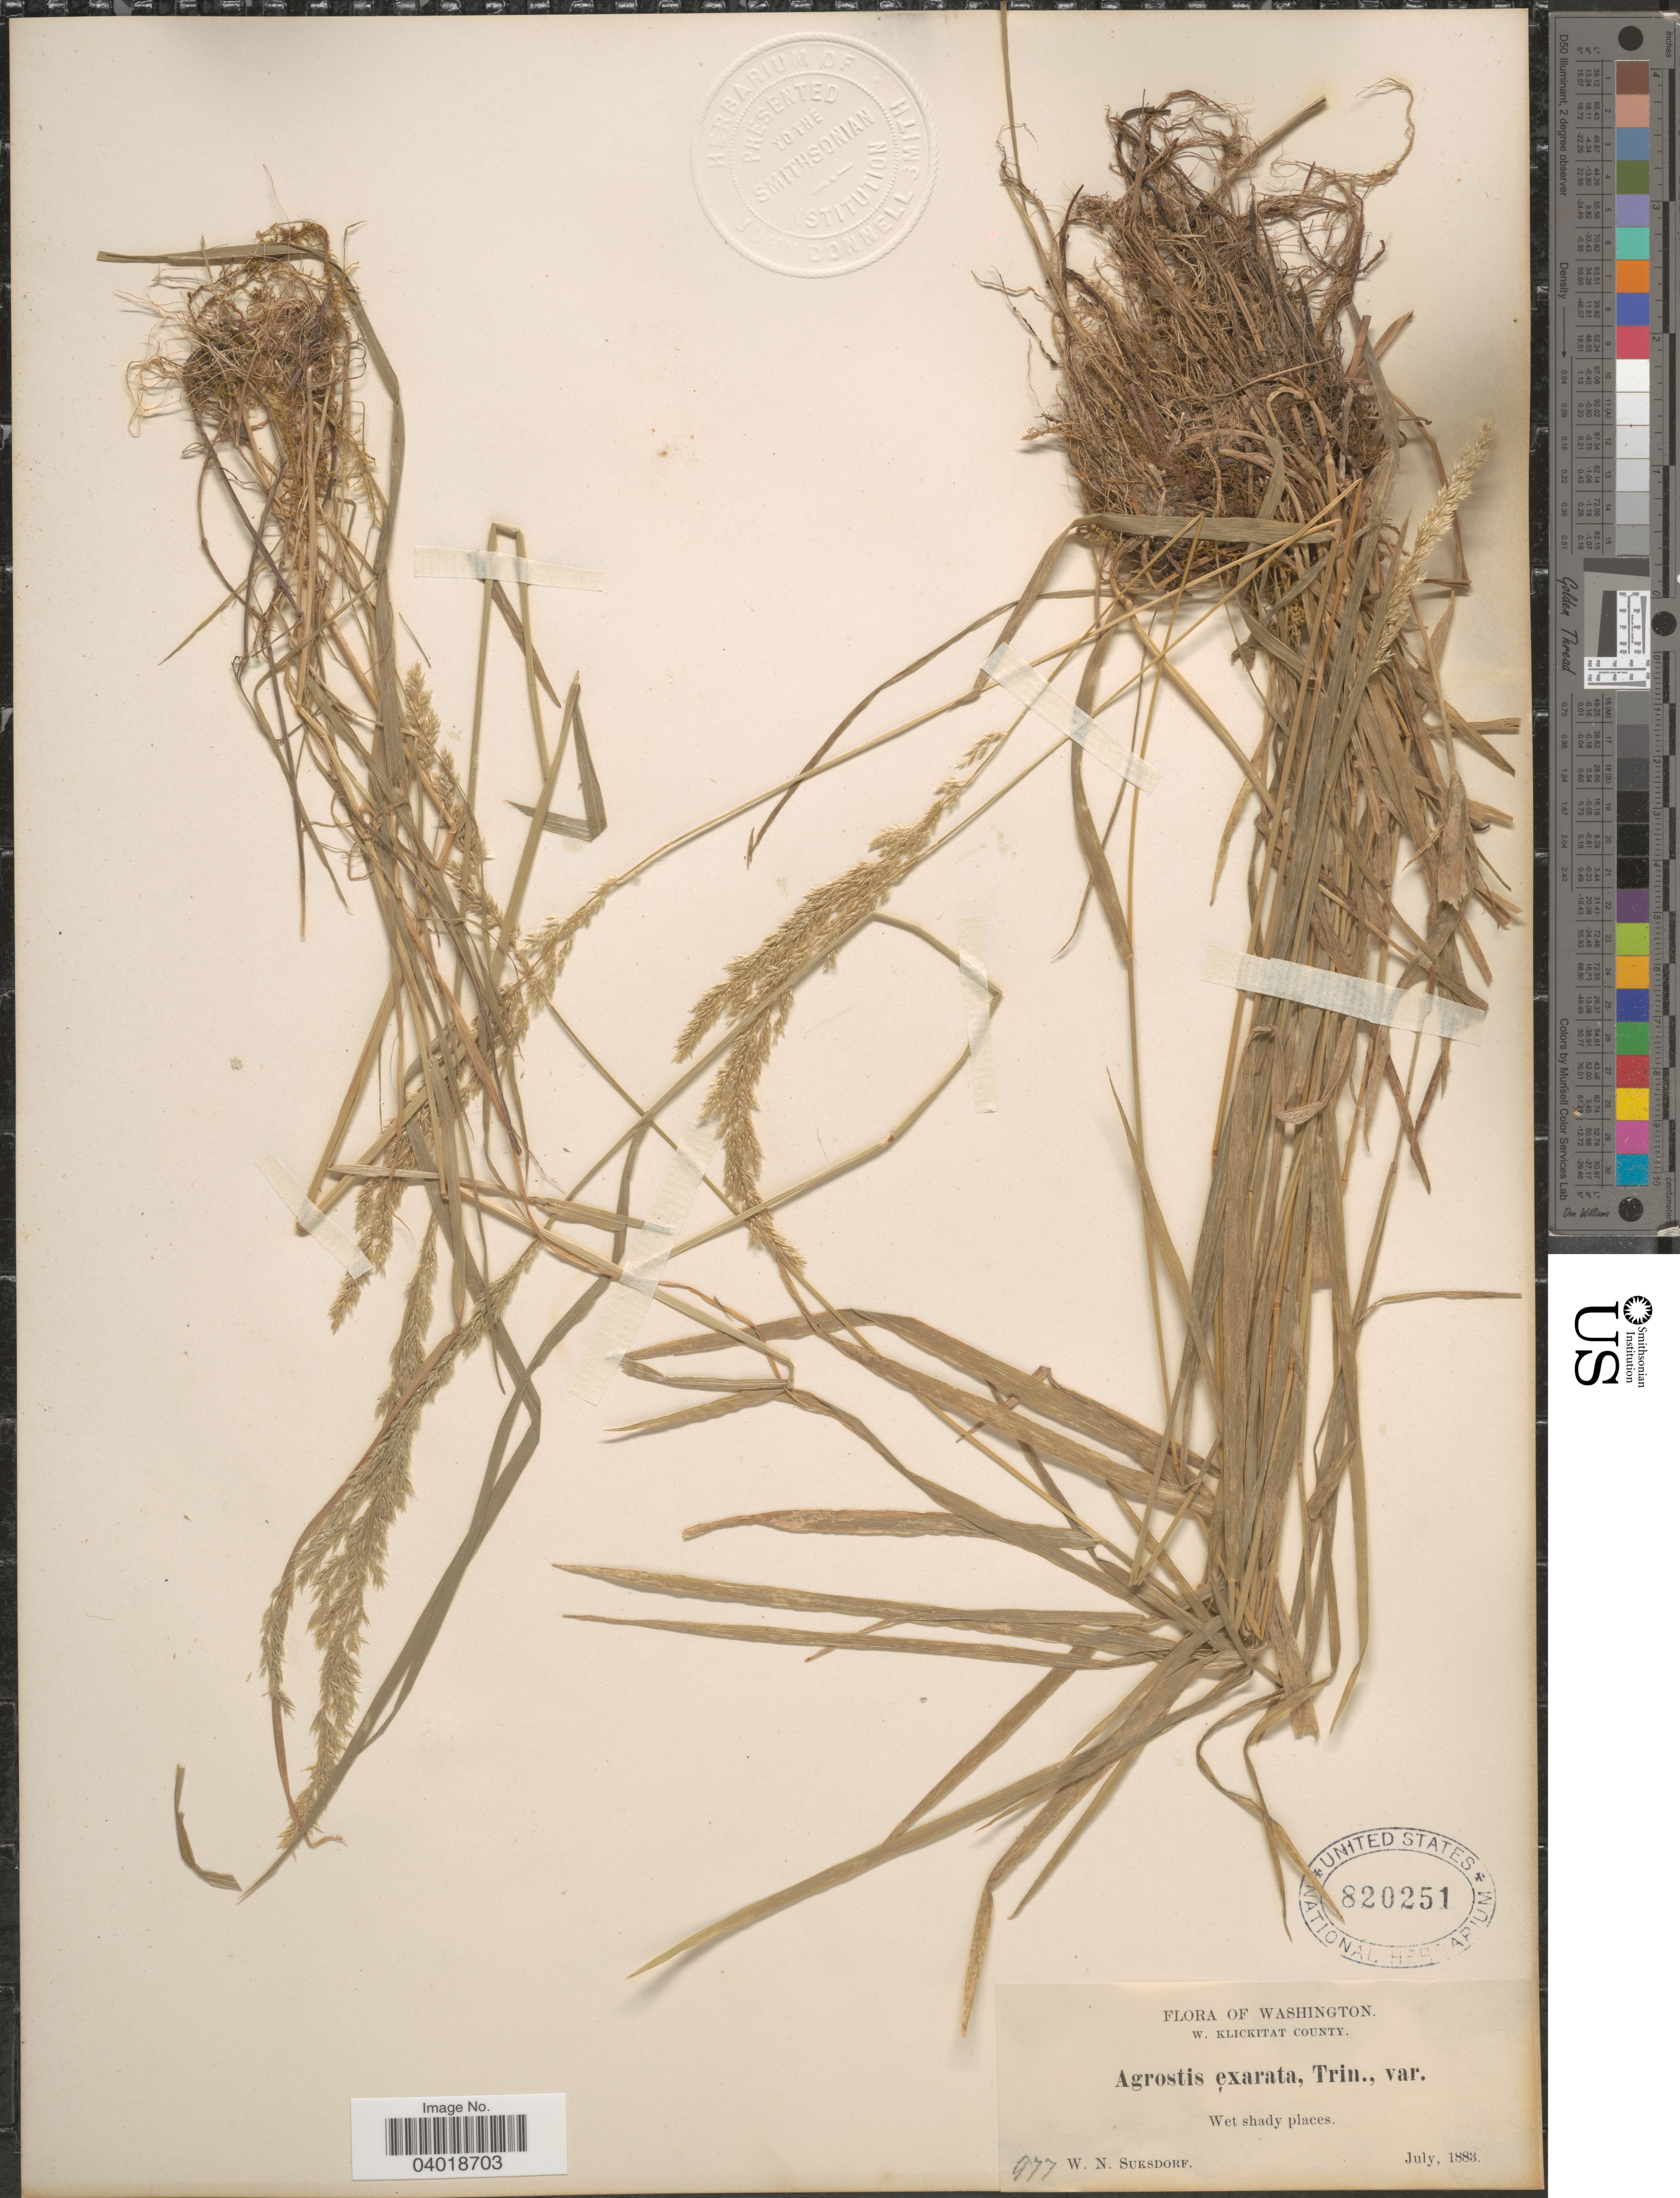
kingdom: Plantae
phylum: Tracheophyta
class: Liliopsida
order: Poales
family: Poaceae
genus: Agrostis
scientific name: Agrostis exarata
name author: Trin.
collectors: W. N. Suksdorf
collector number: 977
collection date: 1883-07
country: United States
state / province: Washington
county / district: Klickitat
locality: W. Klickitat County. Wet shady places.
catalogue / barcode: US 820251